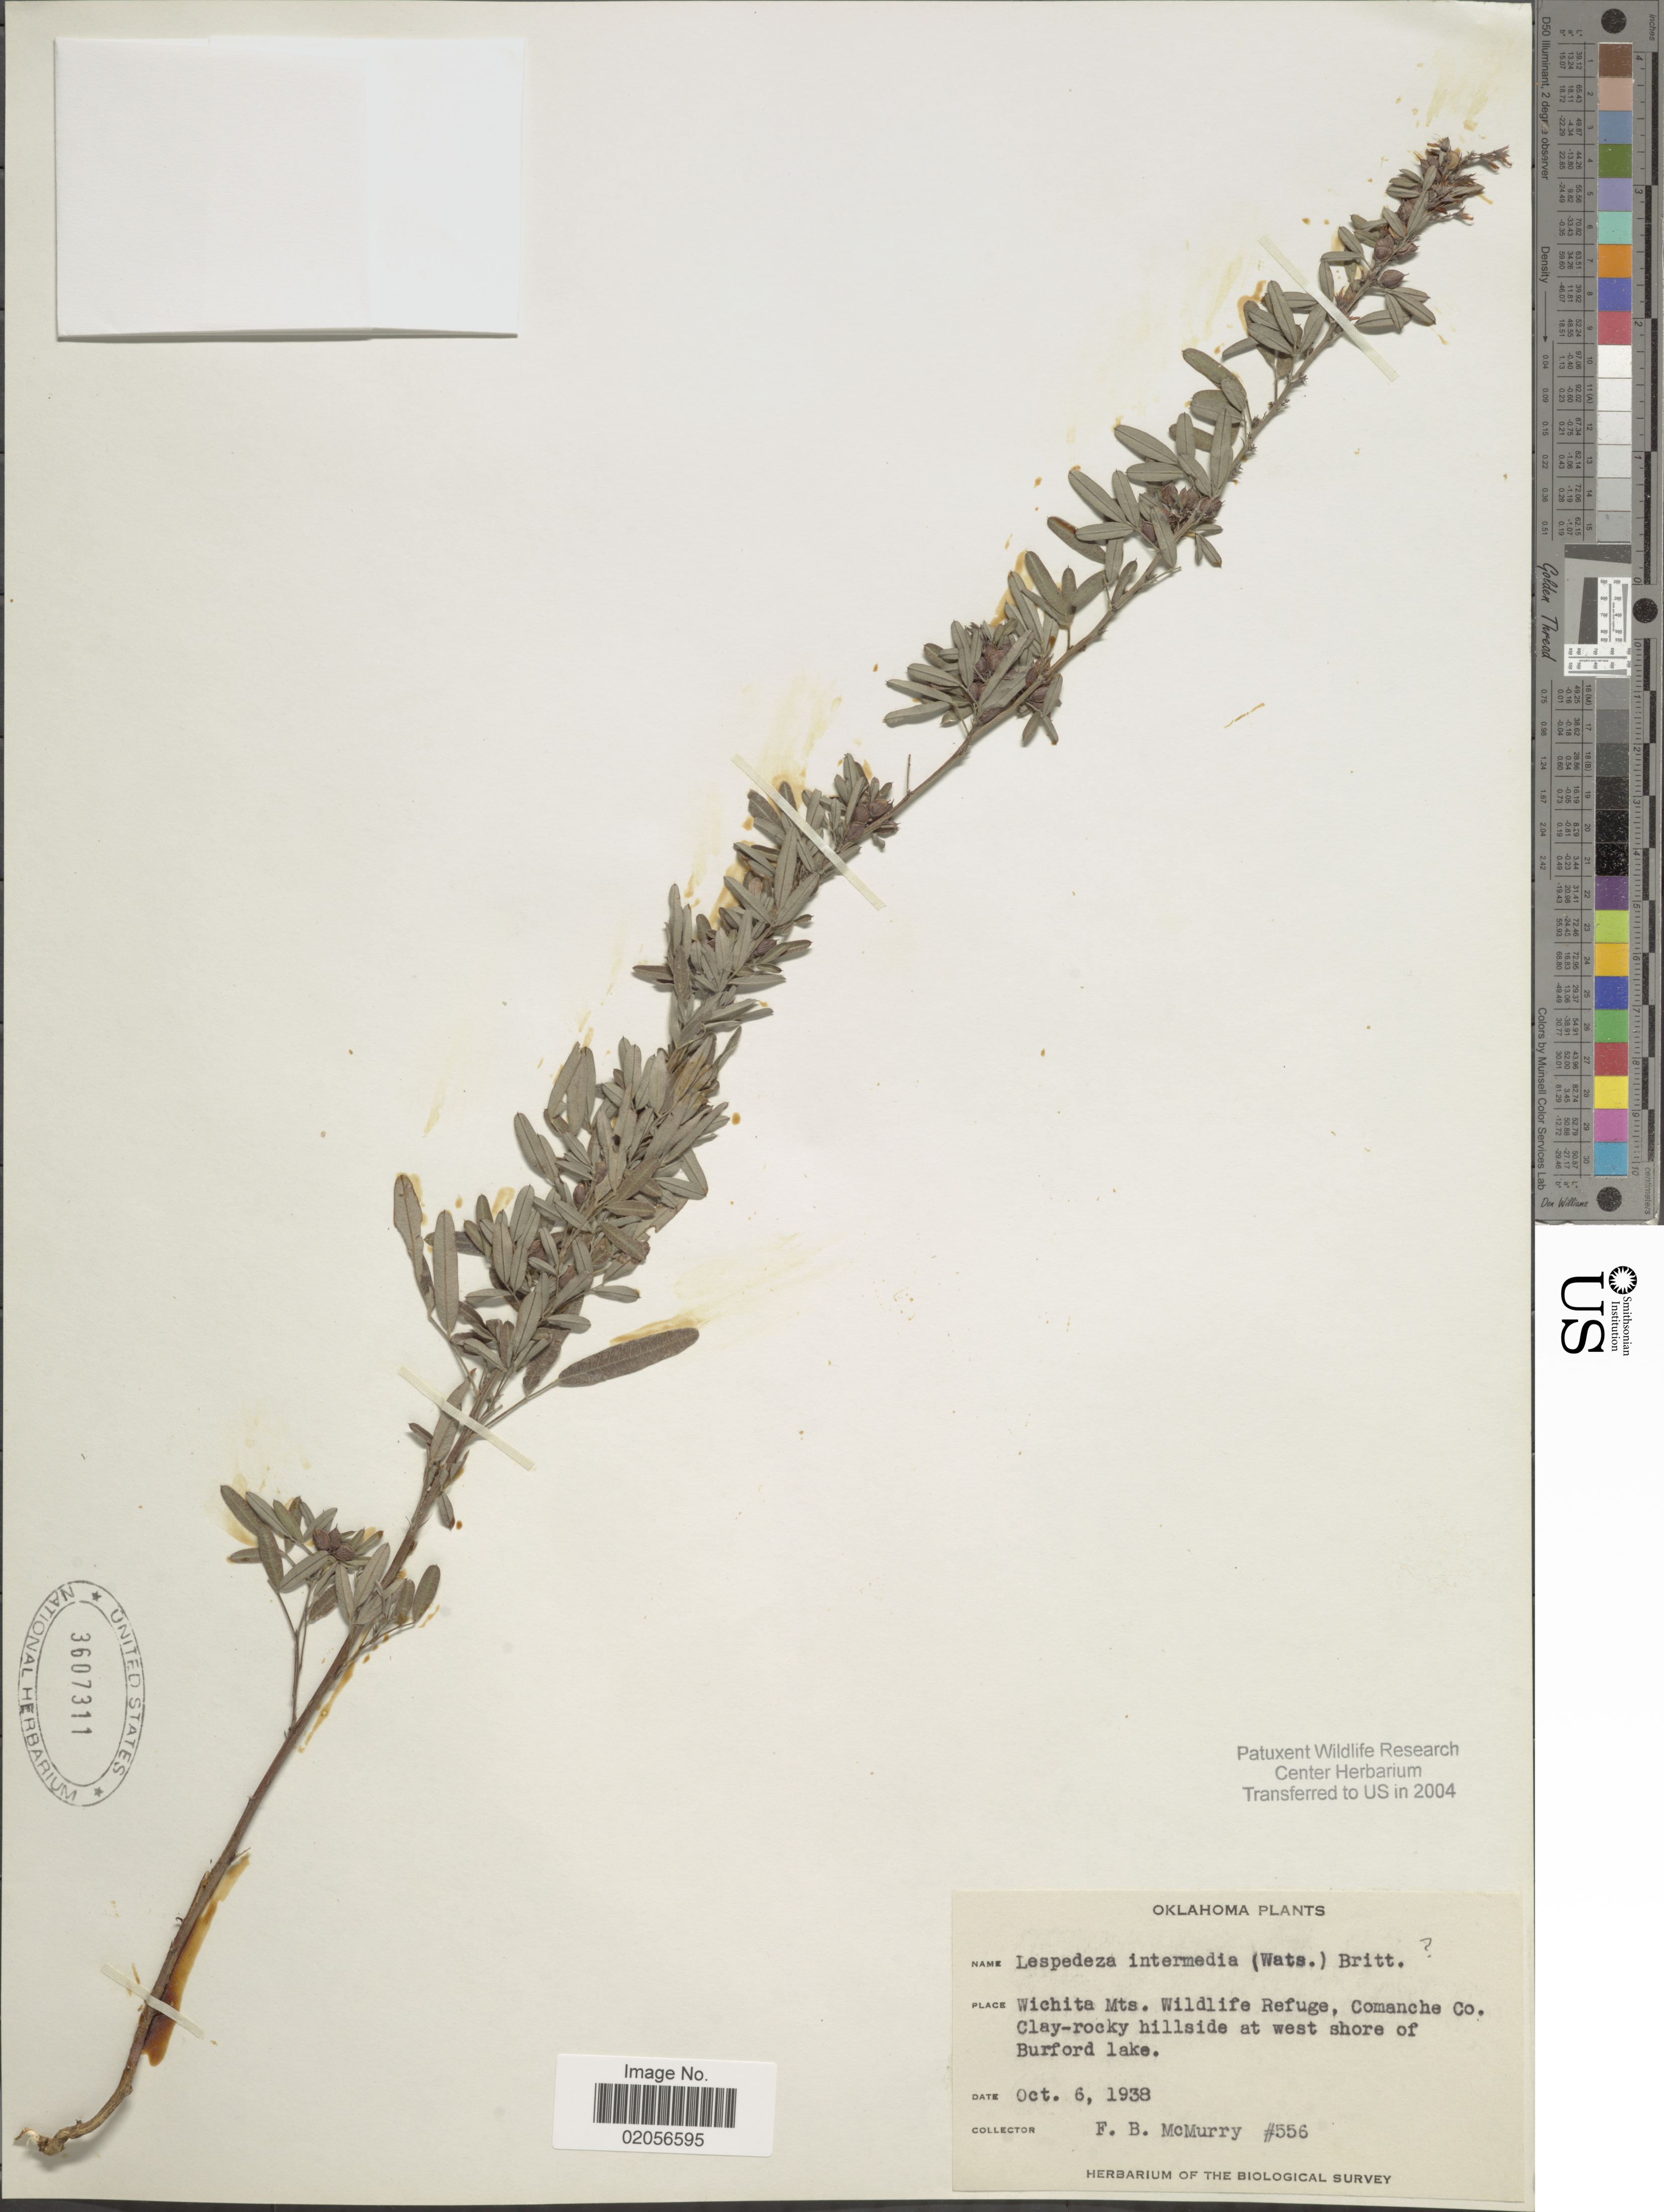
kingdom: Plantae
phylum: Tracheophyta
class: Magnoliopsida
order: Fabales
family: Fabaceae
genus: Lespedeza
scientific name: Lespedeza intermedia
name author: (S. Watson) Britton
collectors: F. B. McMurry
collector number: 556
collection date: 1938-10-06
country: United States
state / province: Oklahoma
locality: Wichita Mts. Wildlife Refuge, Comanche Co. Clay-rocky hillside at west shore of Nurford lake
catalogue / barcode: US 3607311